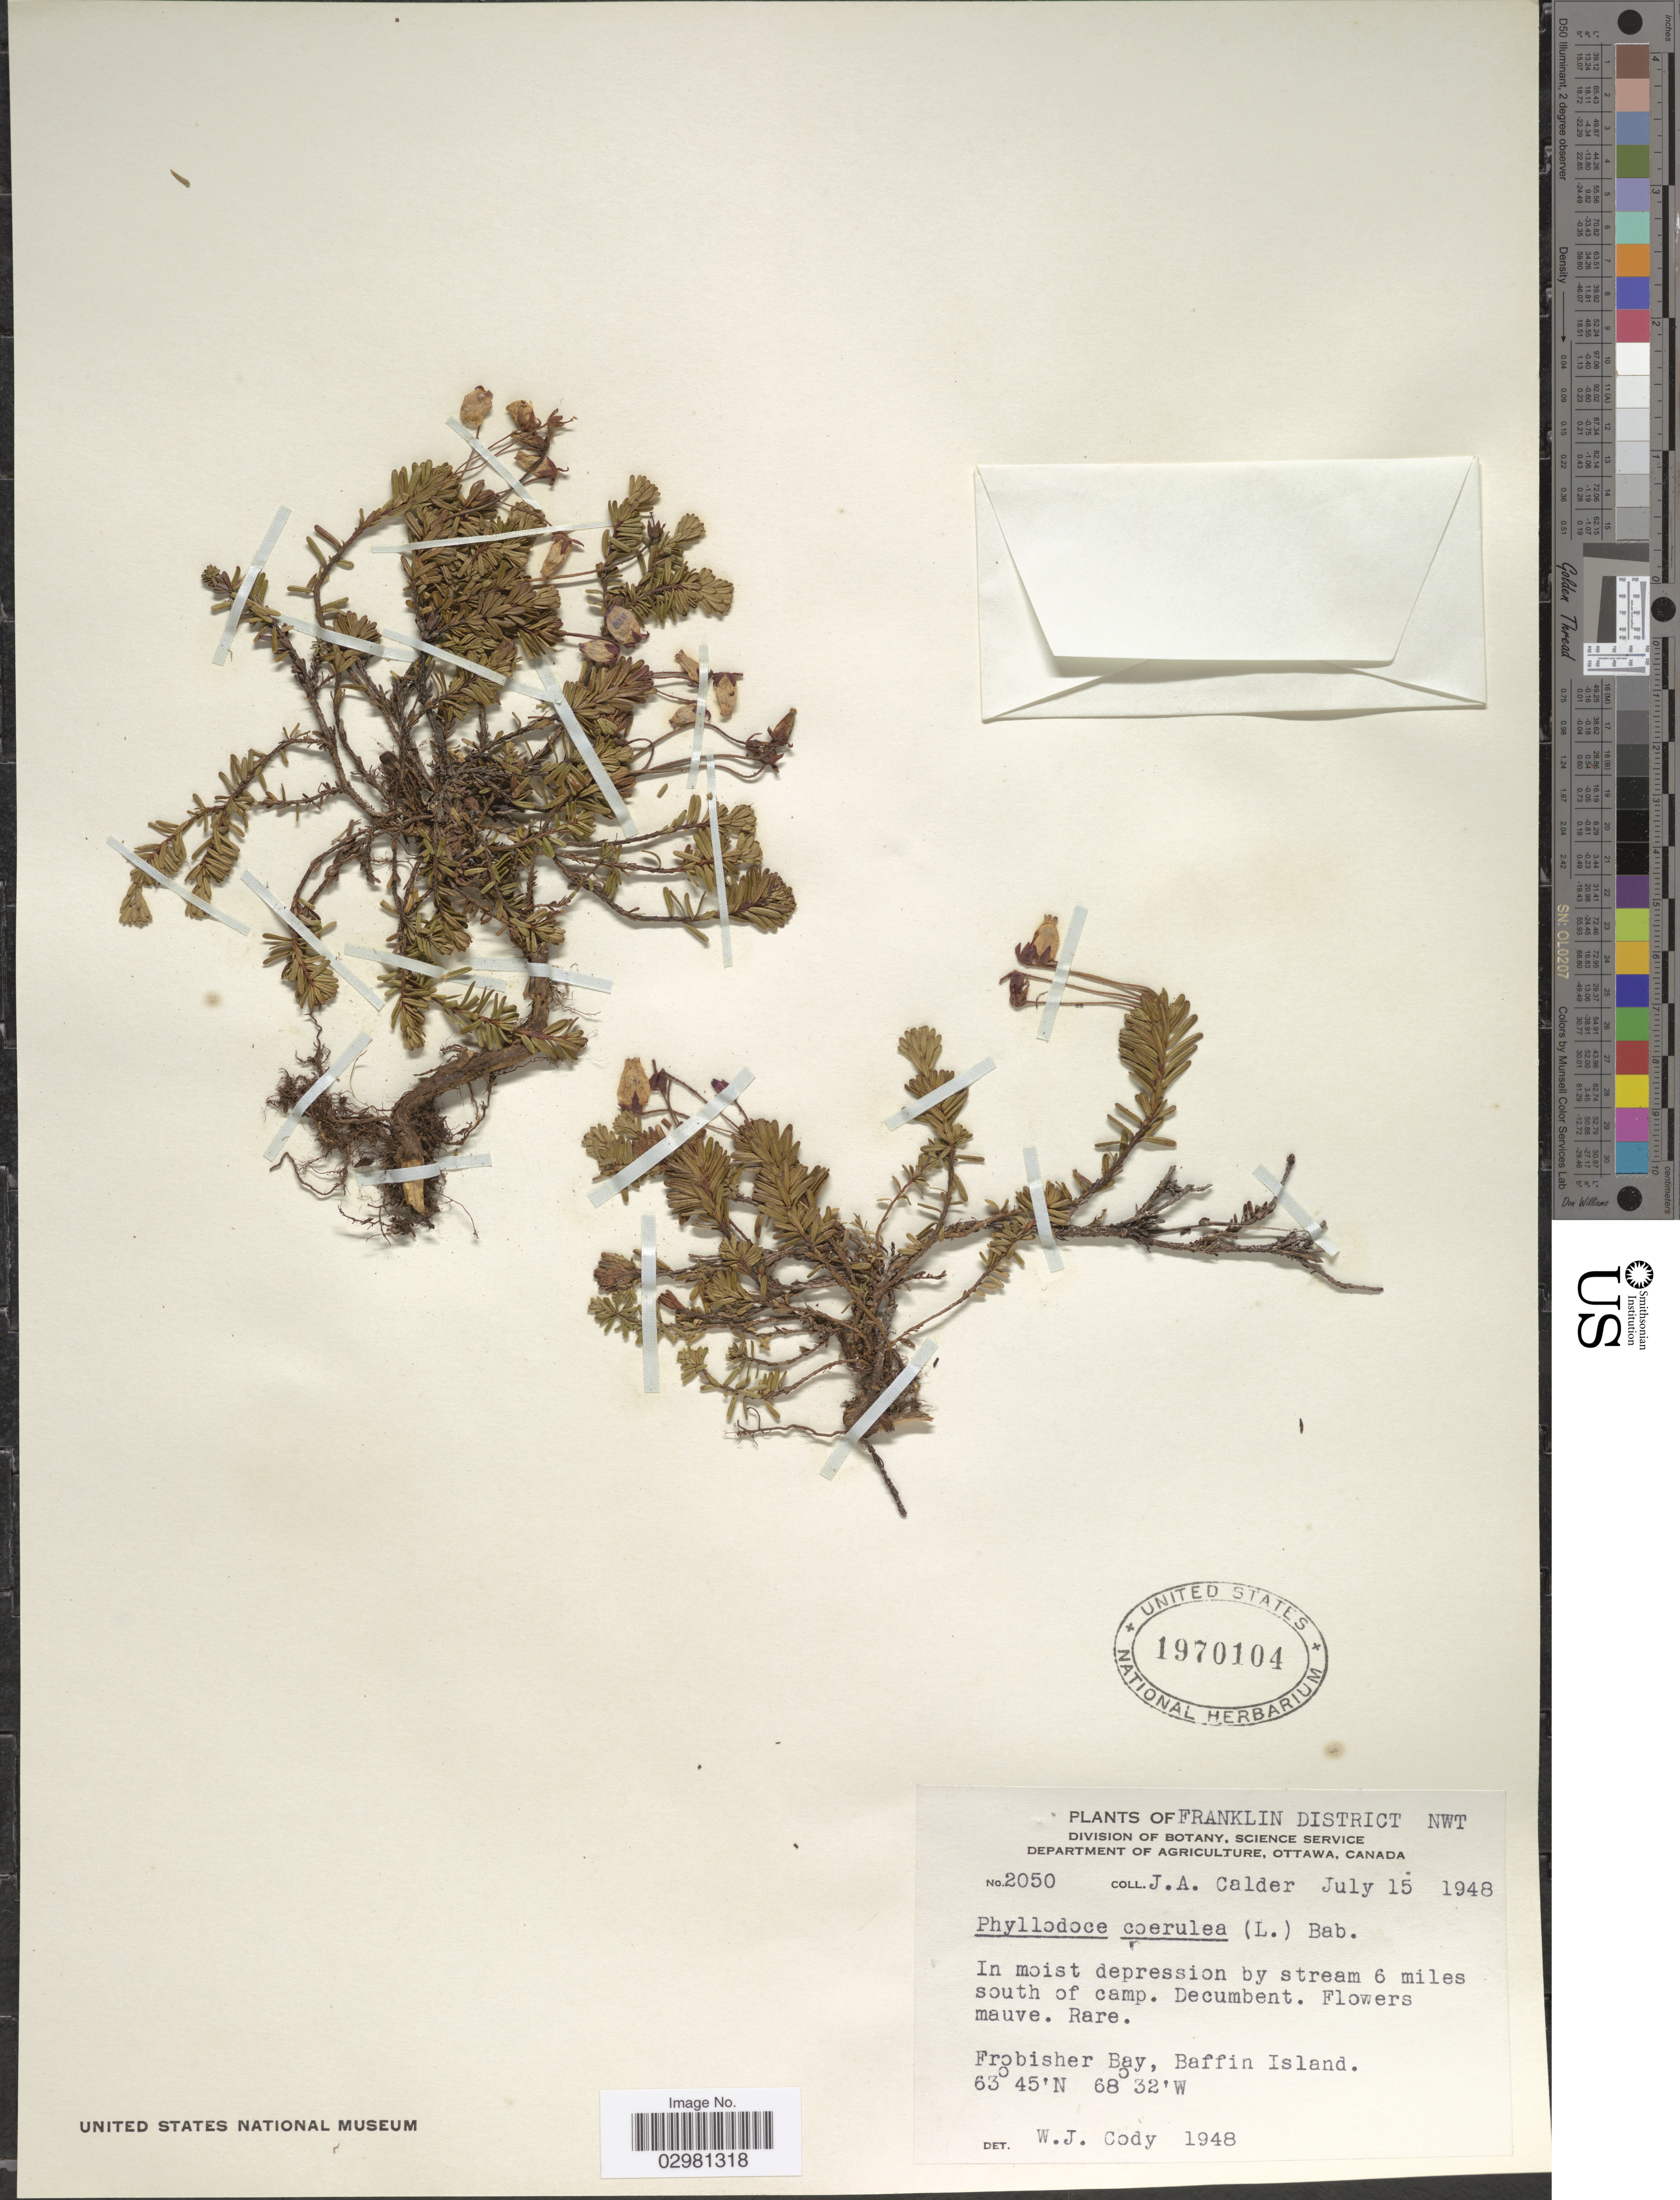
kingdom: Plantae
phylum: Tracheophyta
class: Magnoliopsida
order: Ericales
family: Ericaceae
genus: Phyllodoce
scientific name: Phyllodoce caerulea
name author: (L.) Bab.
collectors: J. A. Calder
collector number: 2050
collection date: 1948-07-15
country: Canada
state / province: Northwest Territories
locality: Franklin District, Frobisher Bay, Baffin Island.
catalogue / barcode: US 1970104